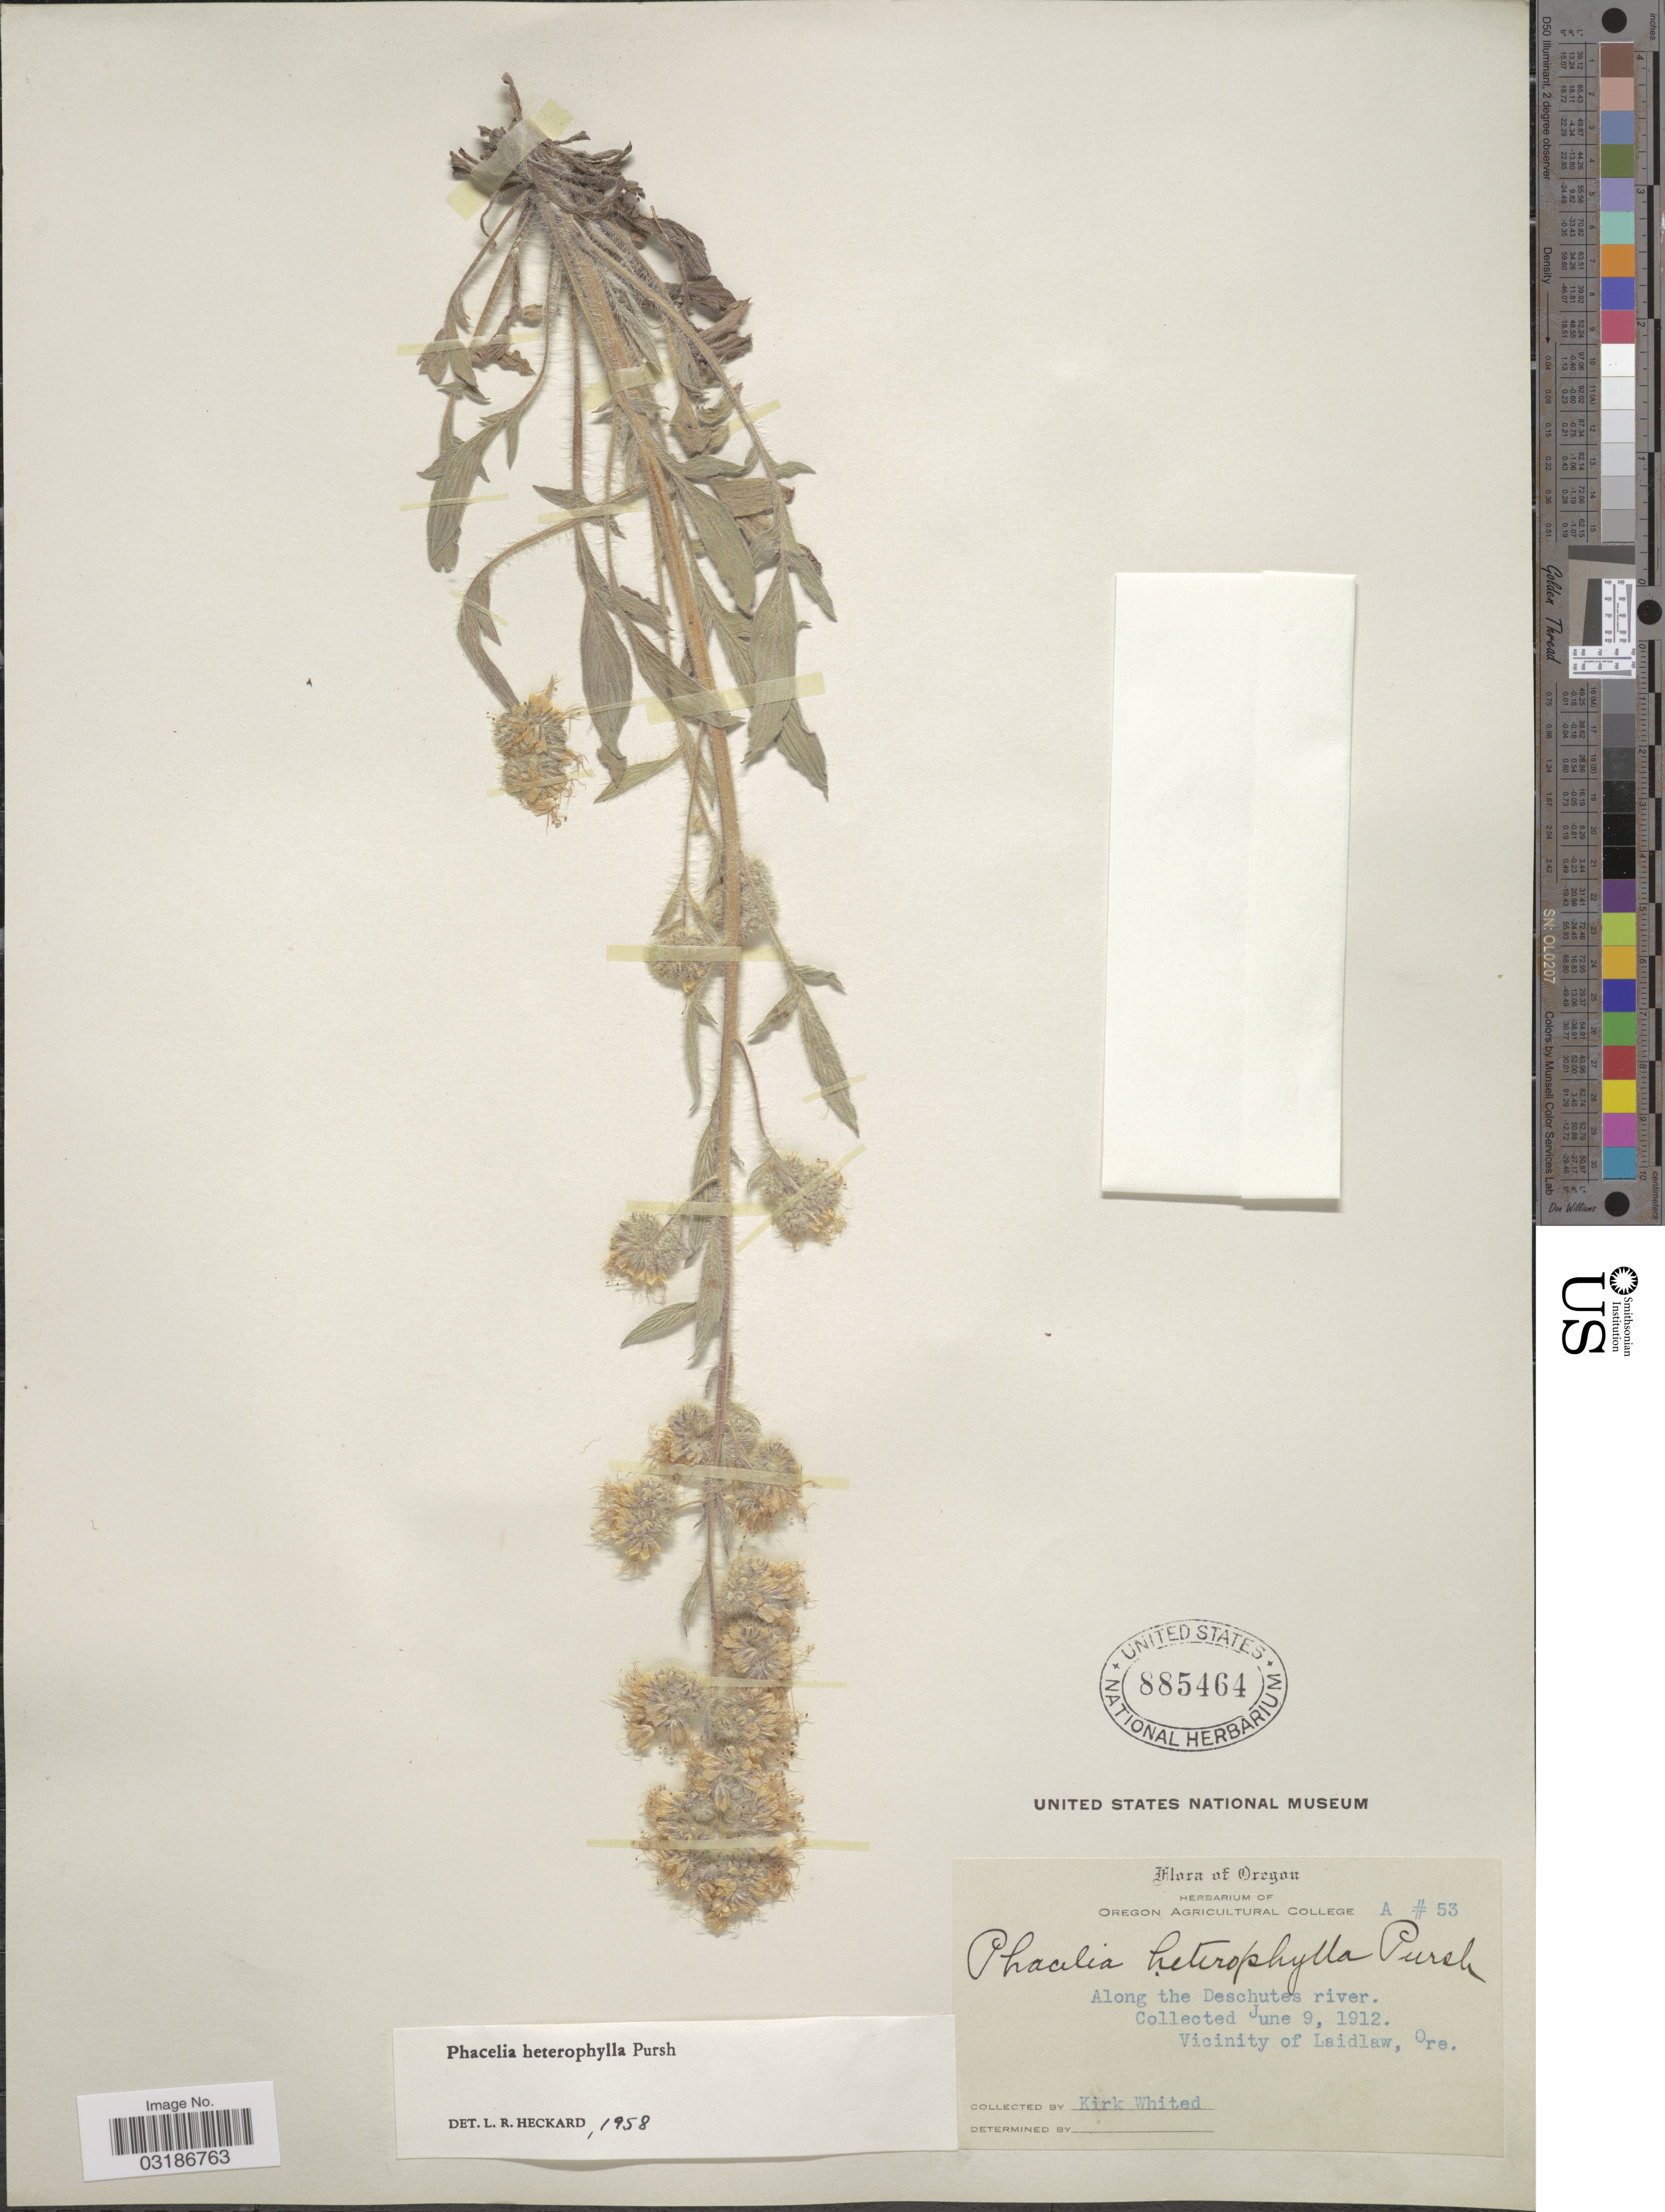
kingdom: Plantae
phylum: Tracheophyta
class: Magnoliopsida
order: Boraginales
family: Hydrophyllaceae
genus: Phacelia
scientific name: Phacelia heterophylla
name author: Pursh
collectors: K. Whited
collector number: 53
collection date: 1912-06-09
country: United States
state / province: Oregon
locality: Along the Deschutes river. Vicinity of Laidlaw, Ore.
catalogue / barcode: US 885464